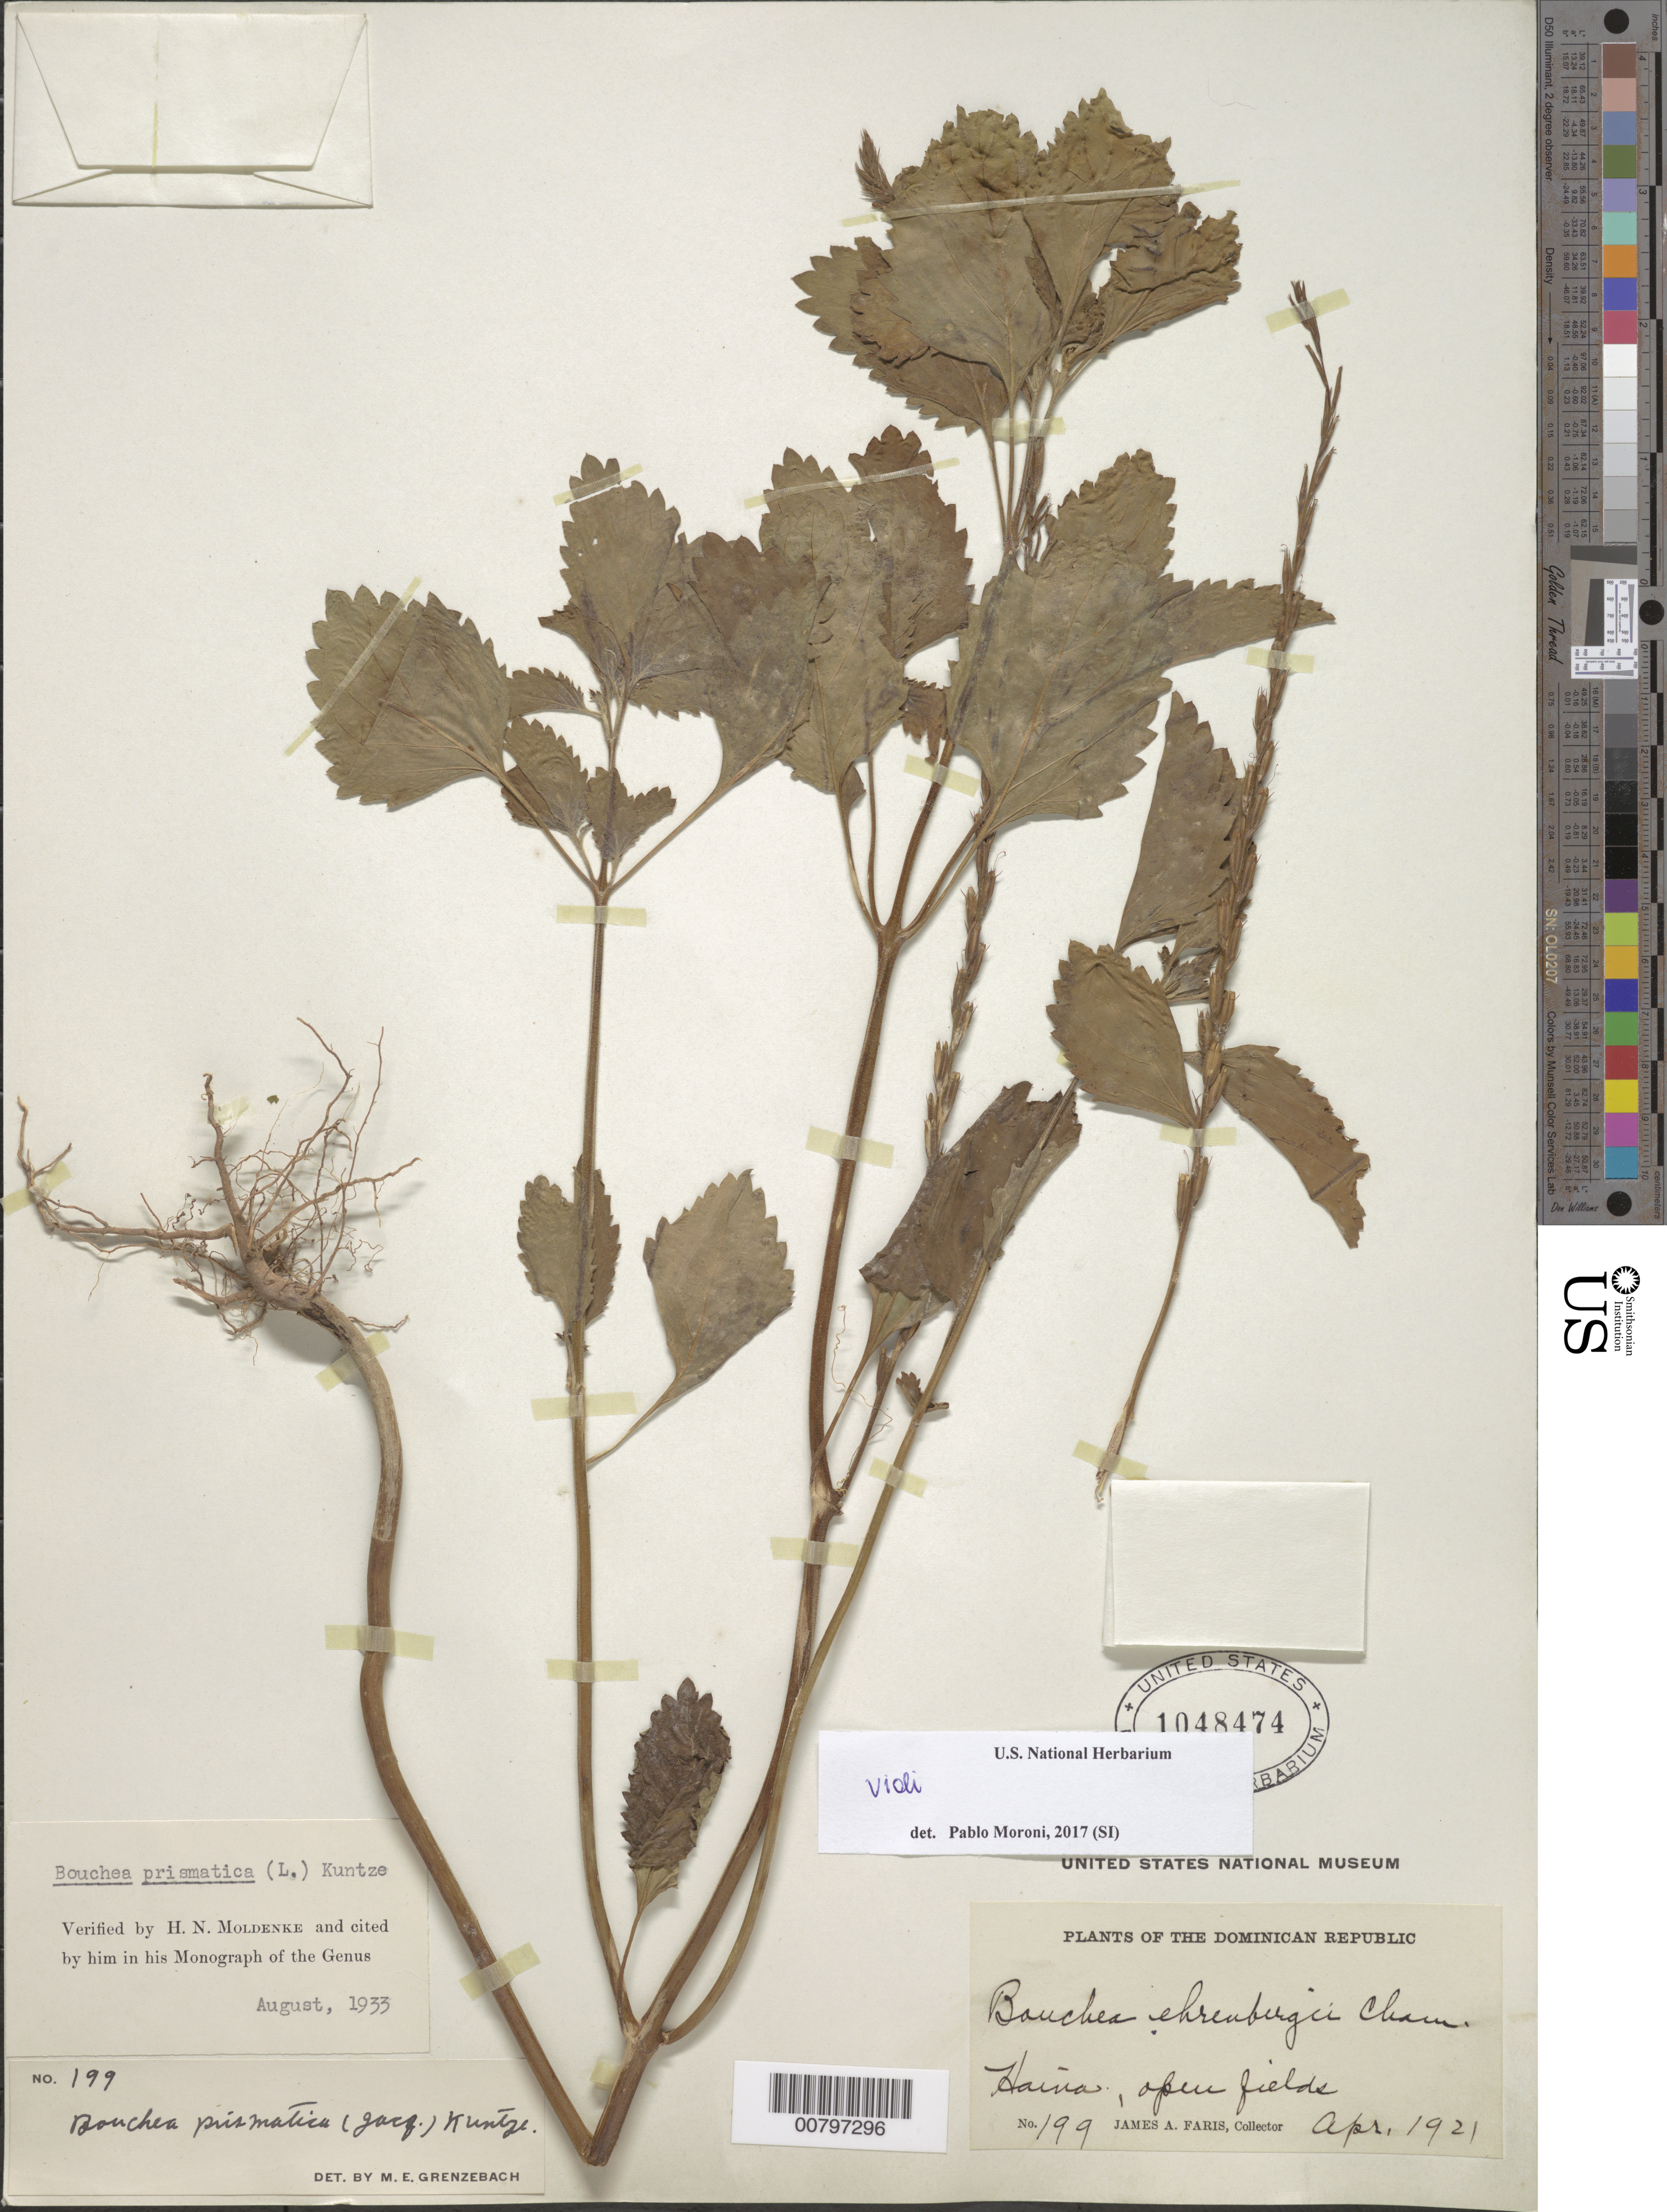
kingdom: Plantae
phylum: Tracheophyta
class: Magnoliopsida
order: Lamiales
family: Verbenaceae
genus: Bouchea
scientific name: Bouchea prismatica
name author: (L.) Kuntze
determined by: Moldenke, H. N.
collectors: J. Faris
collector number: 199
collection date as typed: Apr 1921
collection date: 1921-04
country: Dominican Republic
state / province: San Cristóbal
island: Hispaniola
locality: Haina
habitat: Open fields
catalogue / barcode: US 1048474